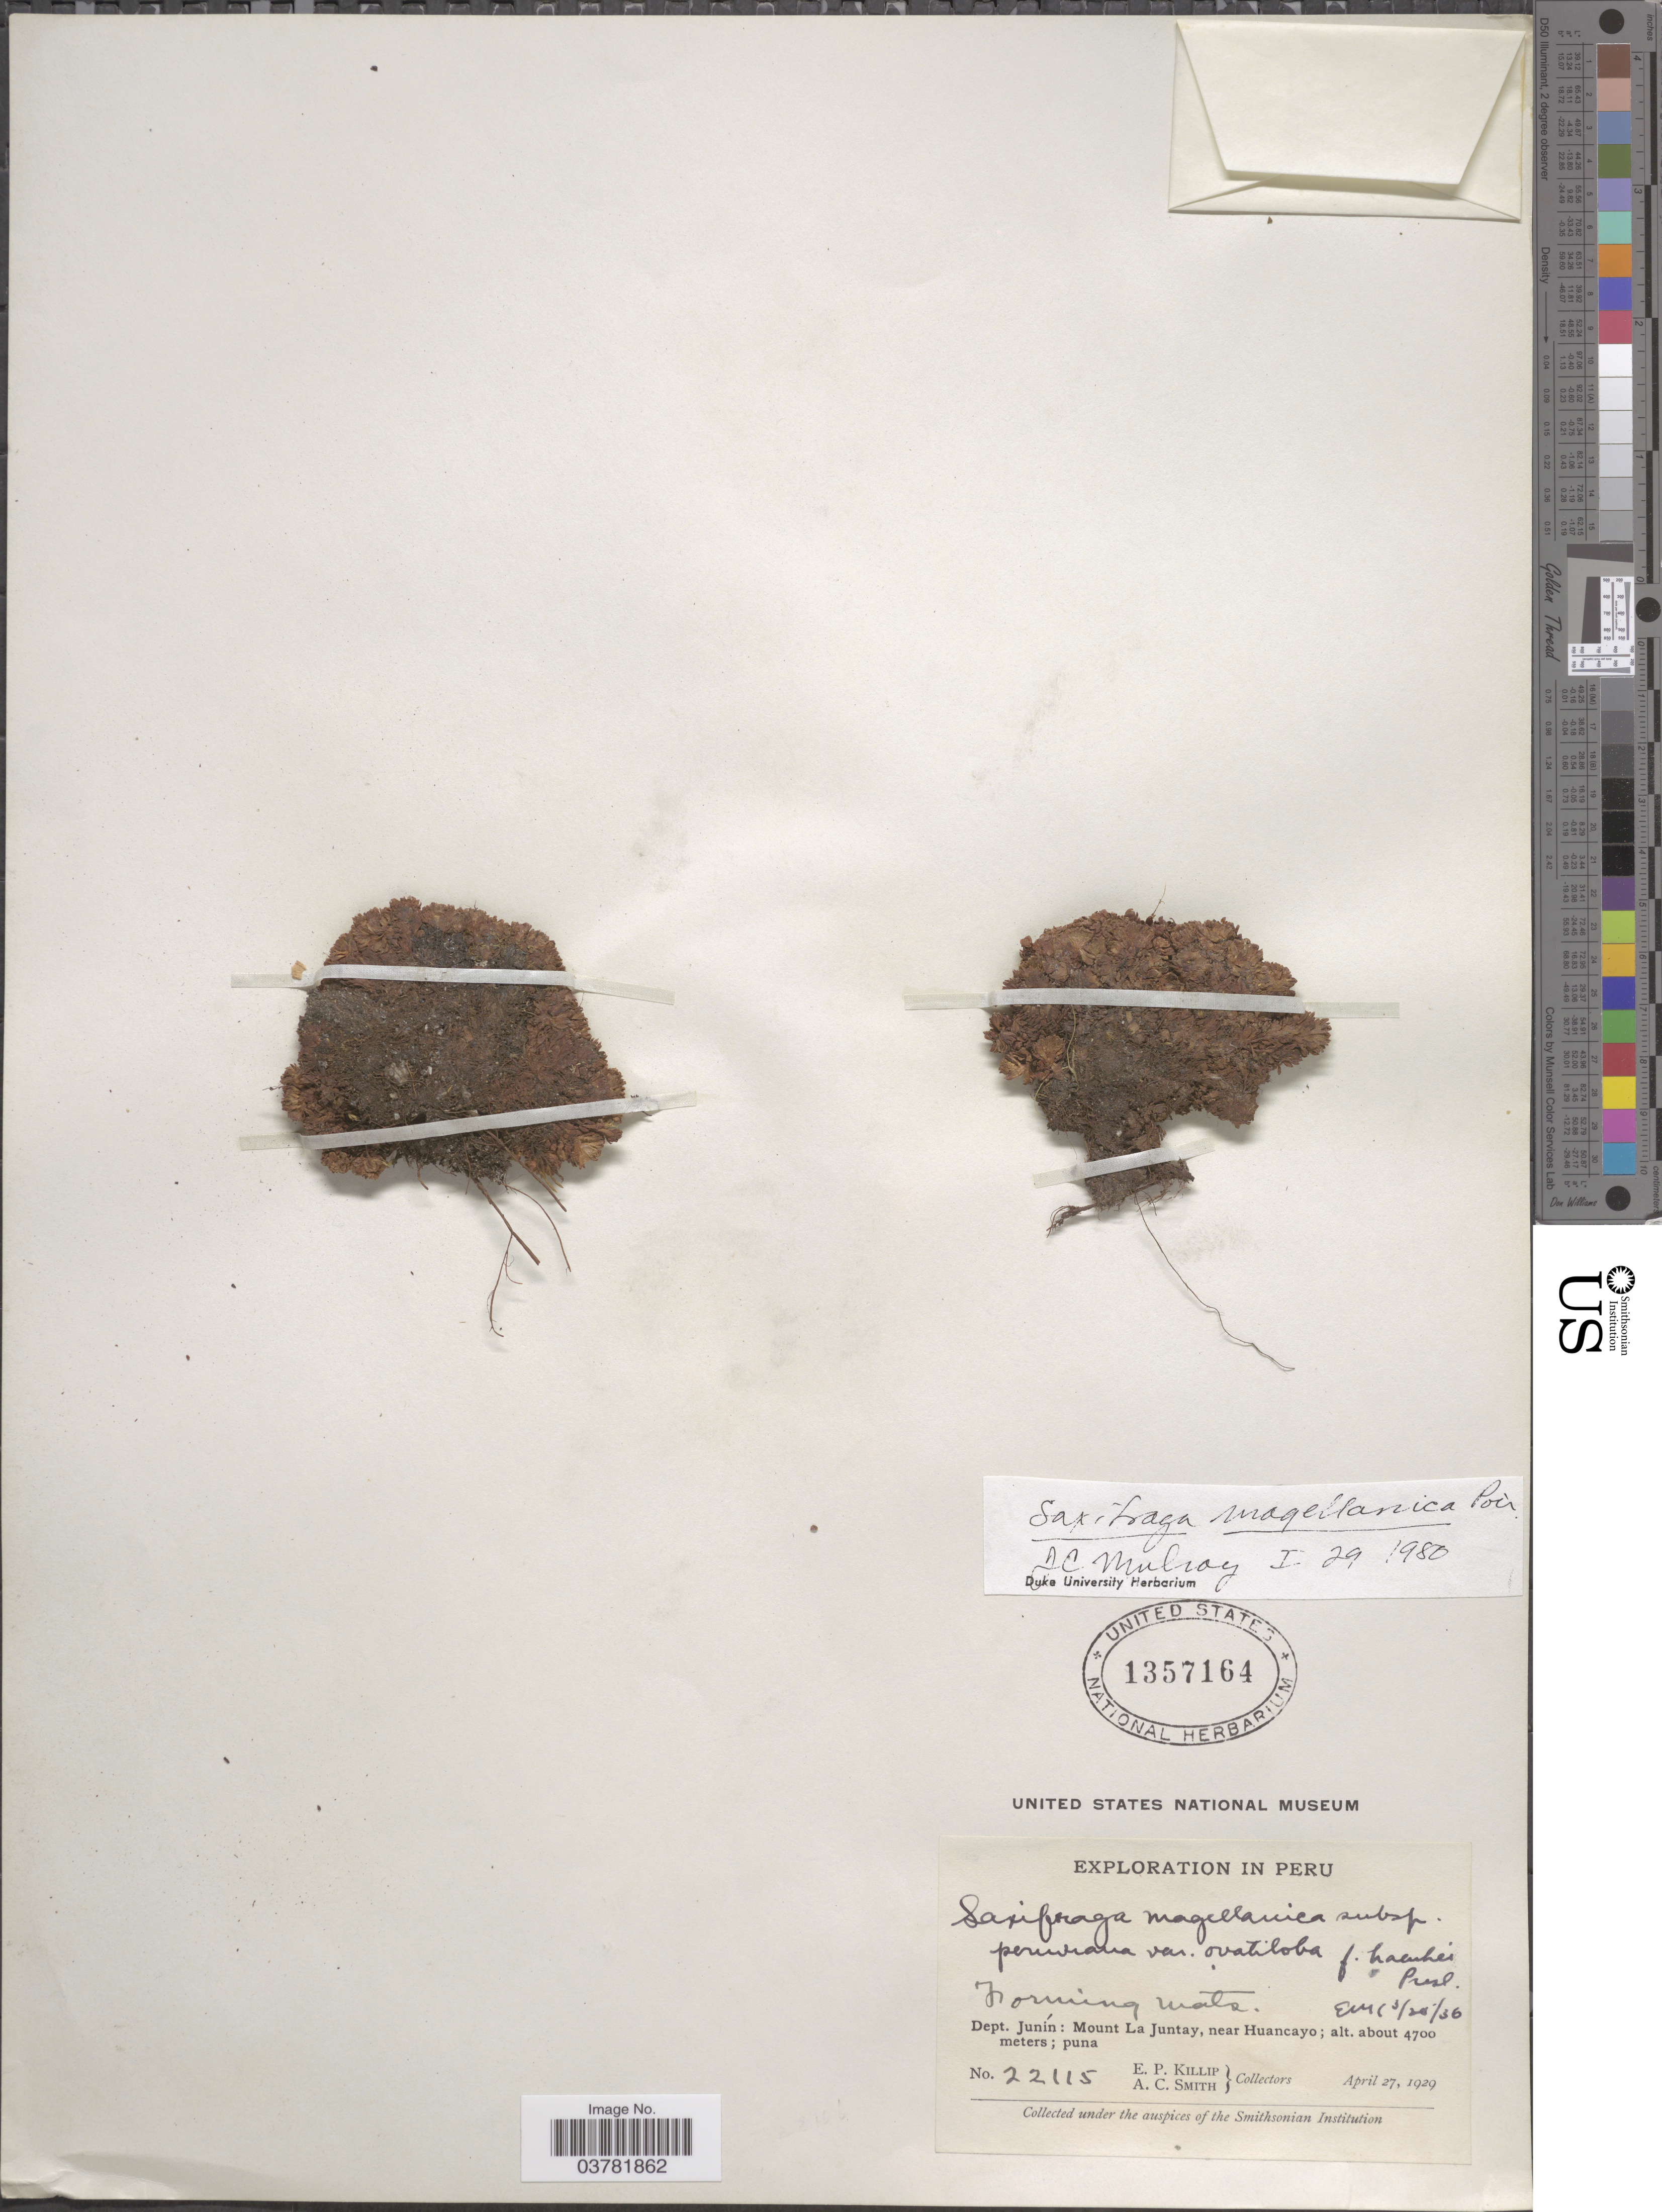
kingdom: Plantae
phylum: Tracheophyta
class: Magnoliopsida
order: Saxifragales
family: Saxifragaceae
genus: Saxifraga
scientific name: Saxifraga magellanica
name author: Poir.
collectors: E. P. Killip & A. C. Smith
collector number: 22115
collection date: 1929-04-27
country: Peru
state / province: Junín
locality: Exploration in Peru. Dept. Junín: Mount La Juntay, near Huancayo.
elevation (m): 4700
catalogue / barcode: US 1357164